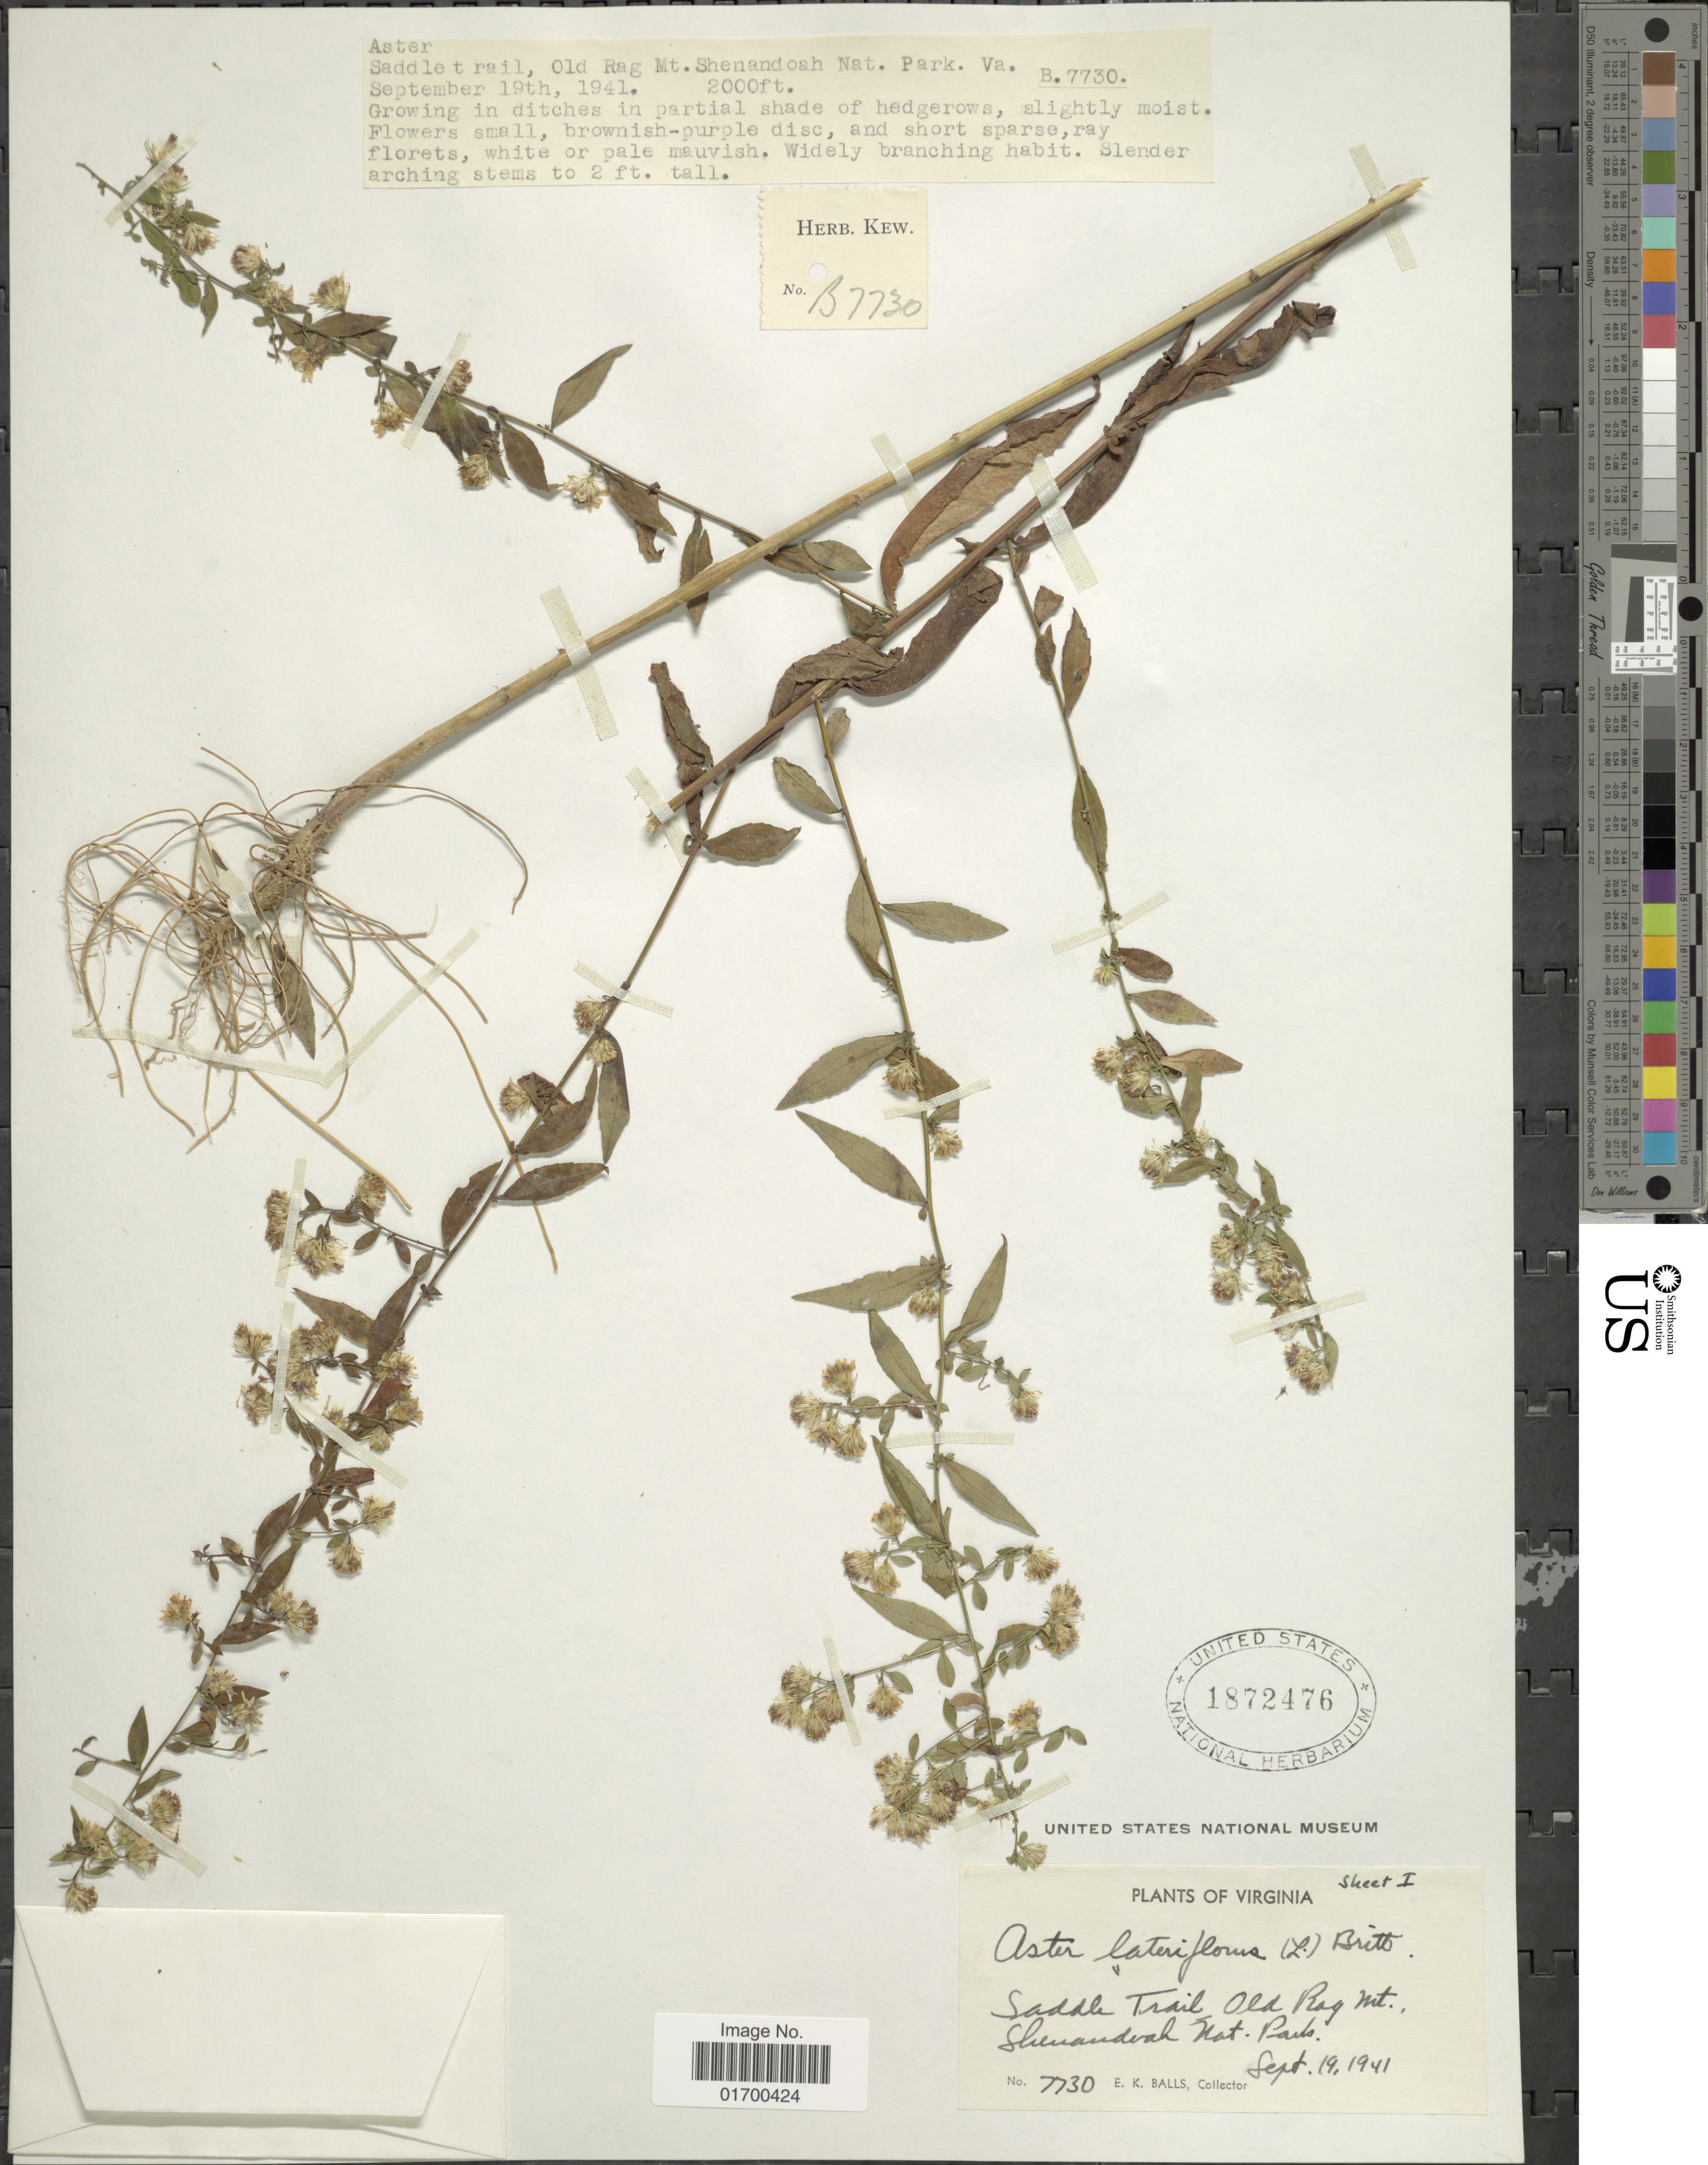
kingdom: Plantae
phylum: Tracheophyta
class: Magnoliopsida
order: Asterales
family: Asteraceae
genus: Symphyotrichum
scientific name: Symphyotrichum lateriflorum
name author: (L.) Á. Löve & D. Löve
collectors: E. K. Balls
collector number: B7730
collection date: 1941-09-19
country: United States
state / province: Virginia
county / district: Madison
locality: Saddle Trail Old Bag Mt., Shenanduah Nat. Park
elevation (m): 610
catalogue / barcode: US 1872476